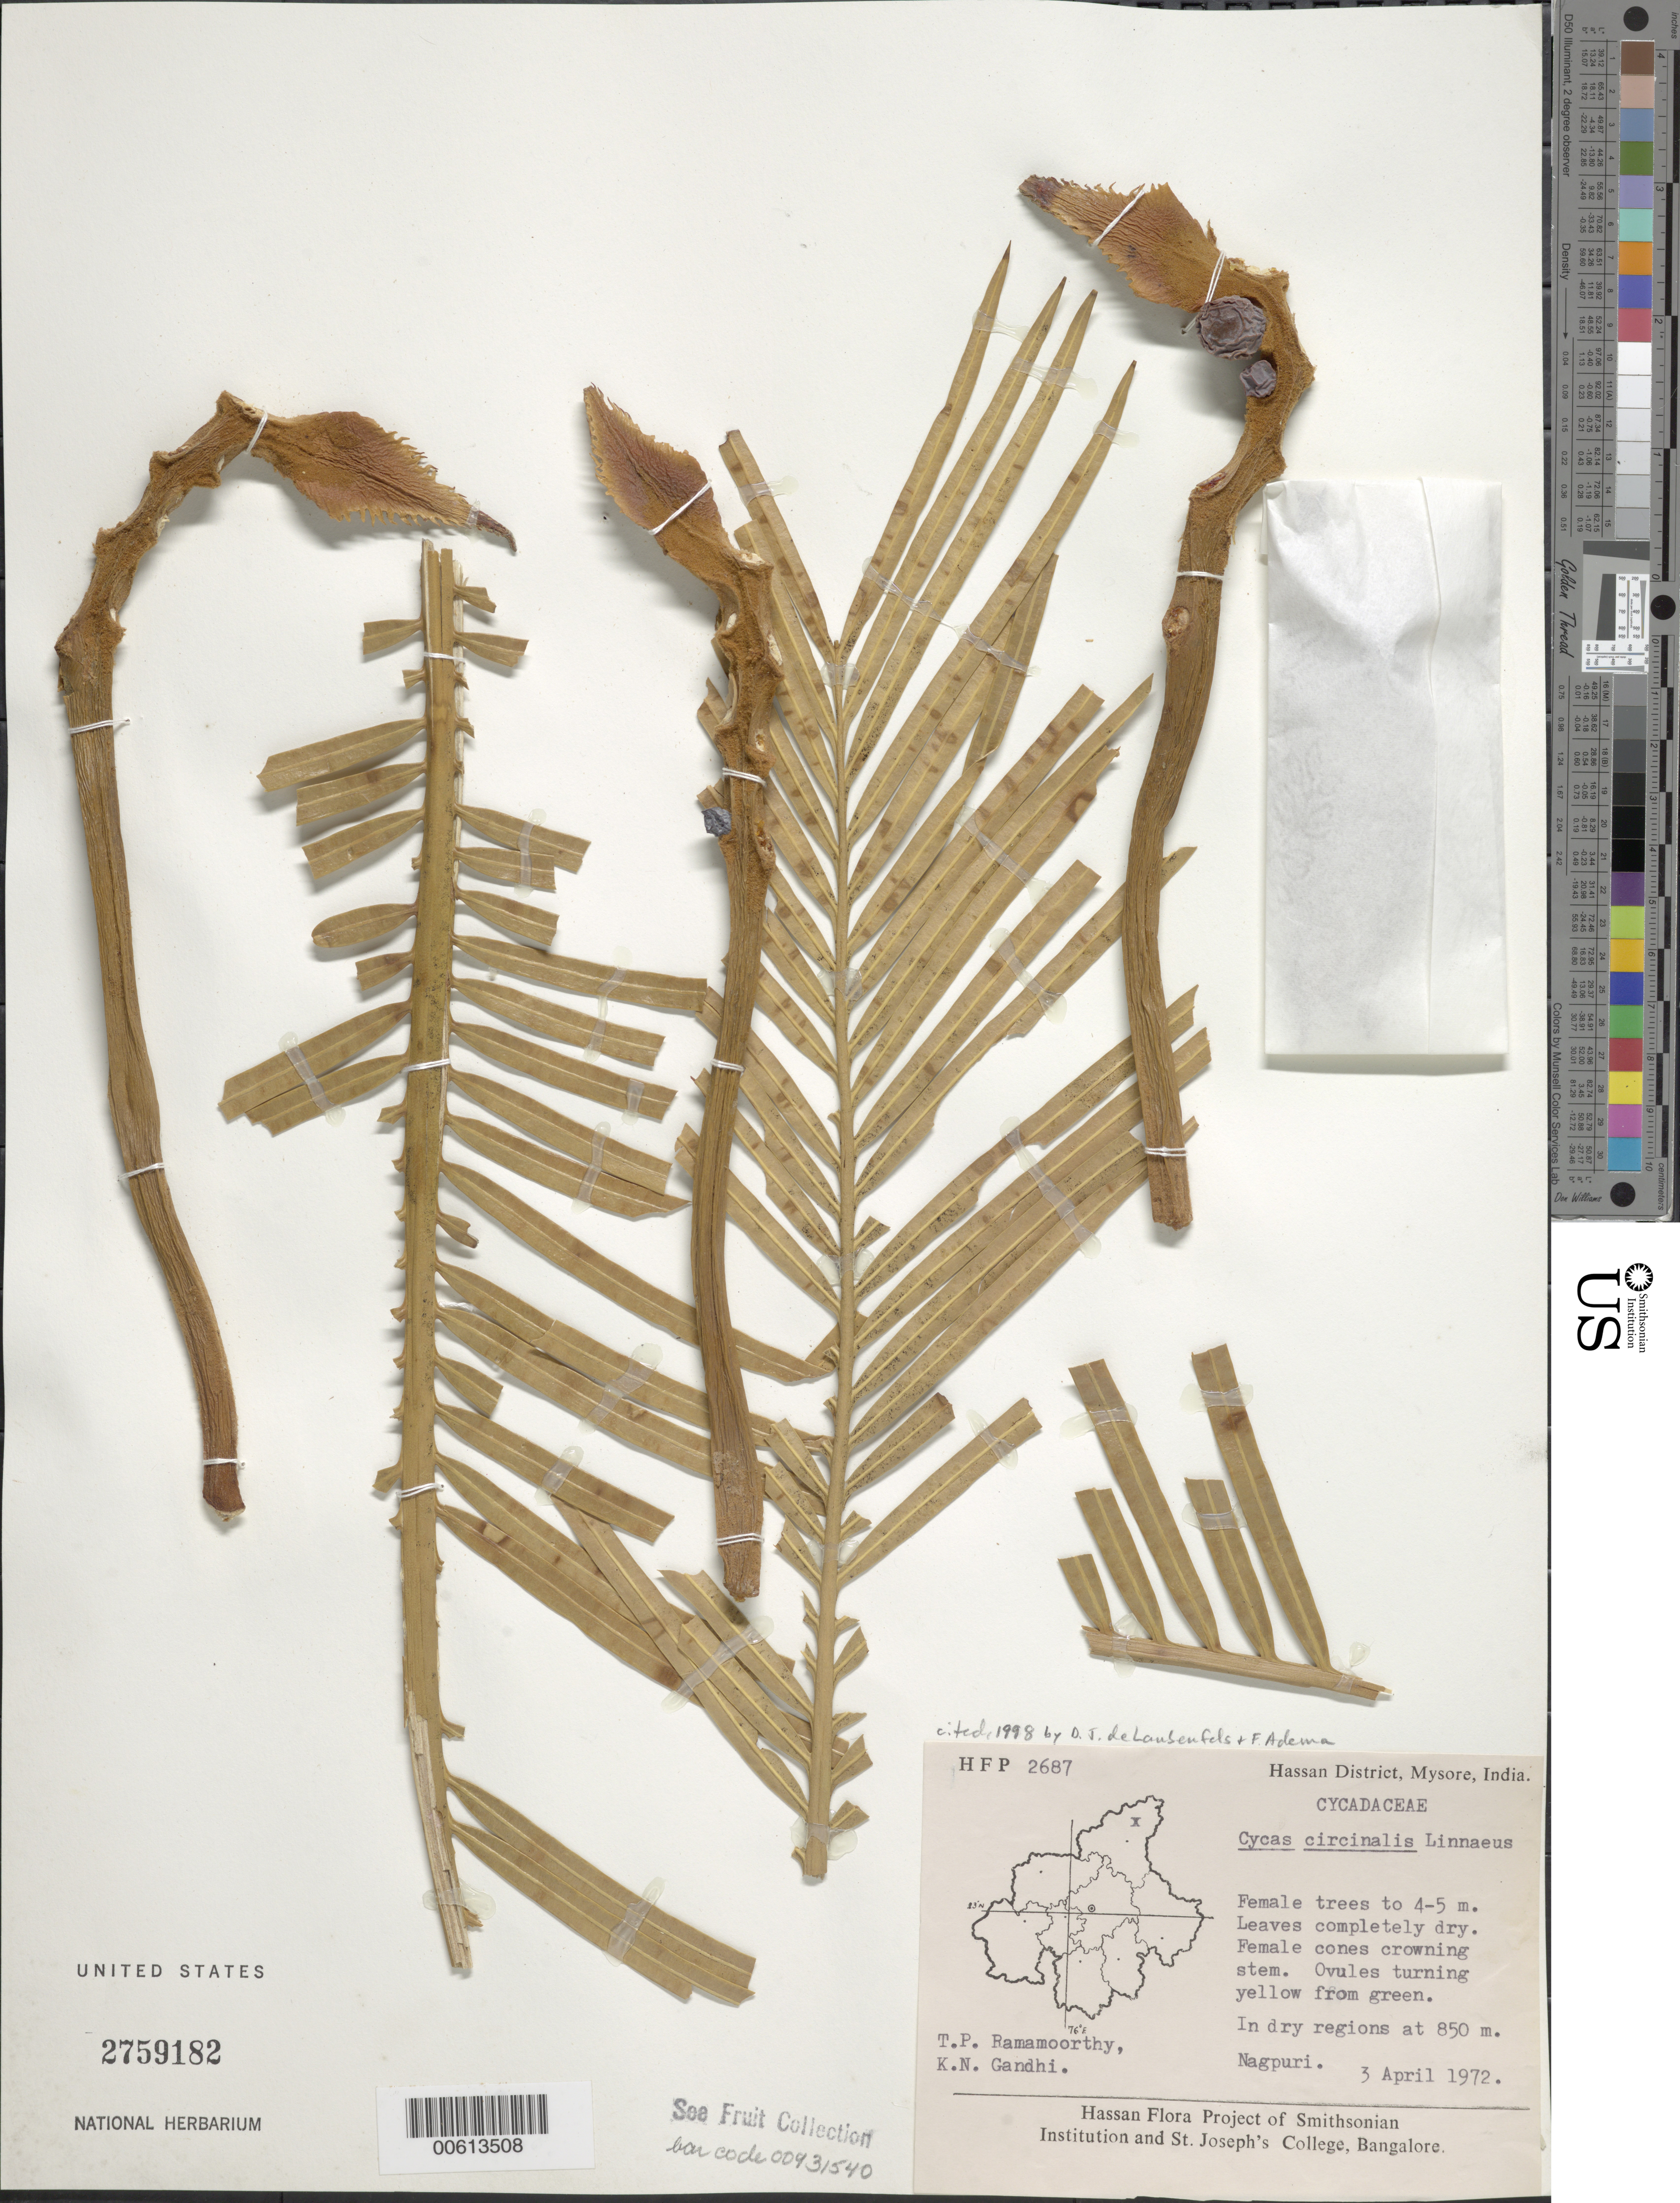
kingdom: Plantae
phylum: Tracheophyta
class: Cycadopsida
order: Cycadales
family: Cycadaceae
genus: Cycas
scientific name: Cycas circinalis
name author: L.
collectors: T. P. Ramamoorthy & K. N. Gandhi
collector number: HFP 2687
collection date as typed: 03 Apr 1972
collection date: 1972-04-03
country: India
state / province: Karnataka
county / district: Hassan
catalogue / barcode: US 2759182